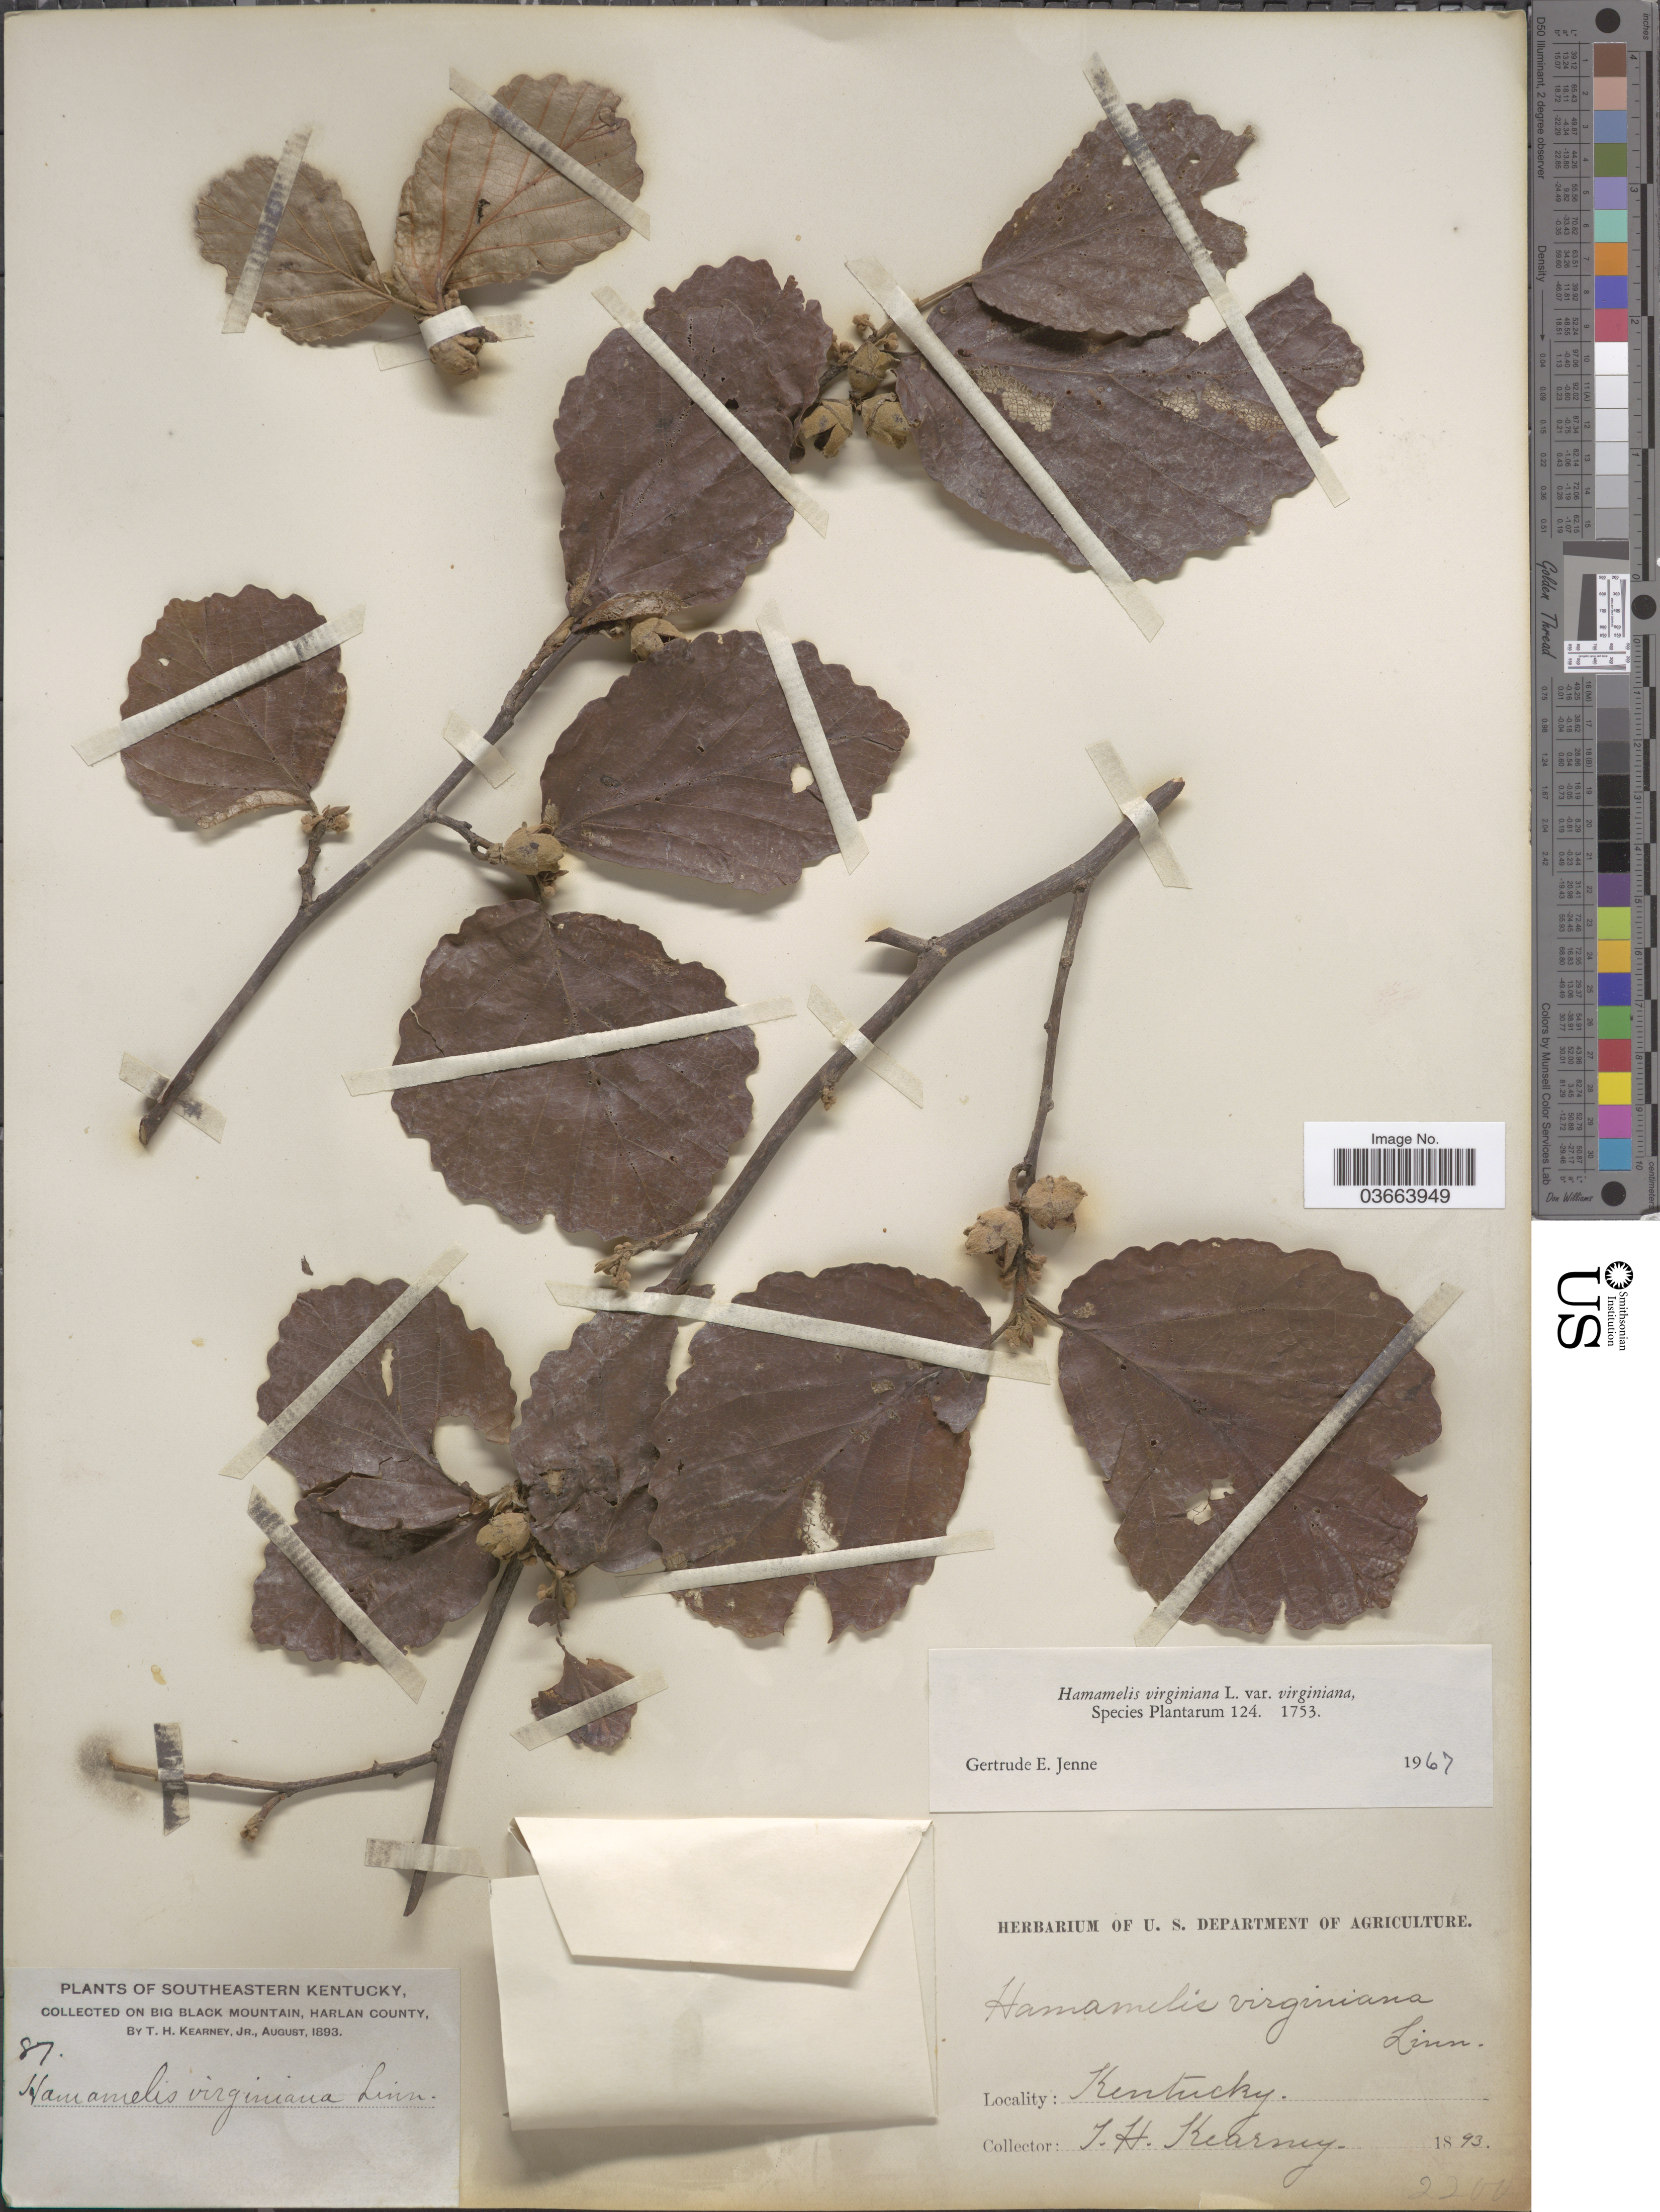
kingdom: Plantae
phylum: Tracheophyta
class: Magnoliopsida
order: Saxifragales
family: Hamamelidaceae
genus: Hamamelis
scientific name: Hamamelis virginiana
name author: L.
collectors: T. H. Kearney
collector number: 87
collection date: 1893-08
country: United States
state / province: Kentucky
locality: Southeastern Kentucky. Big Black Mountain, Harlan County.